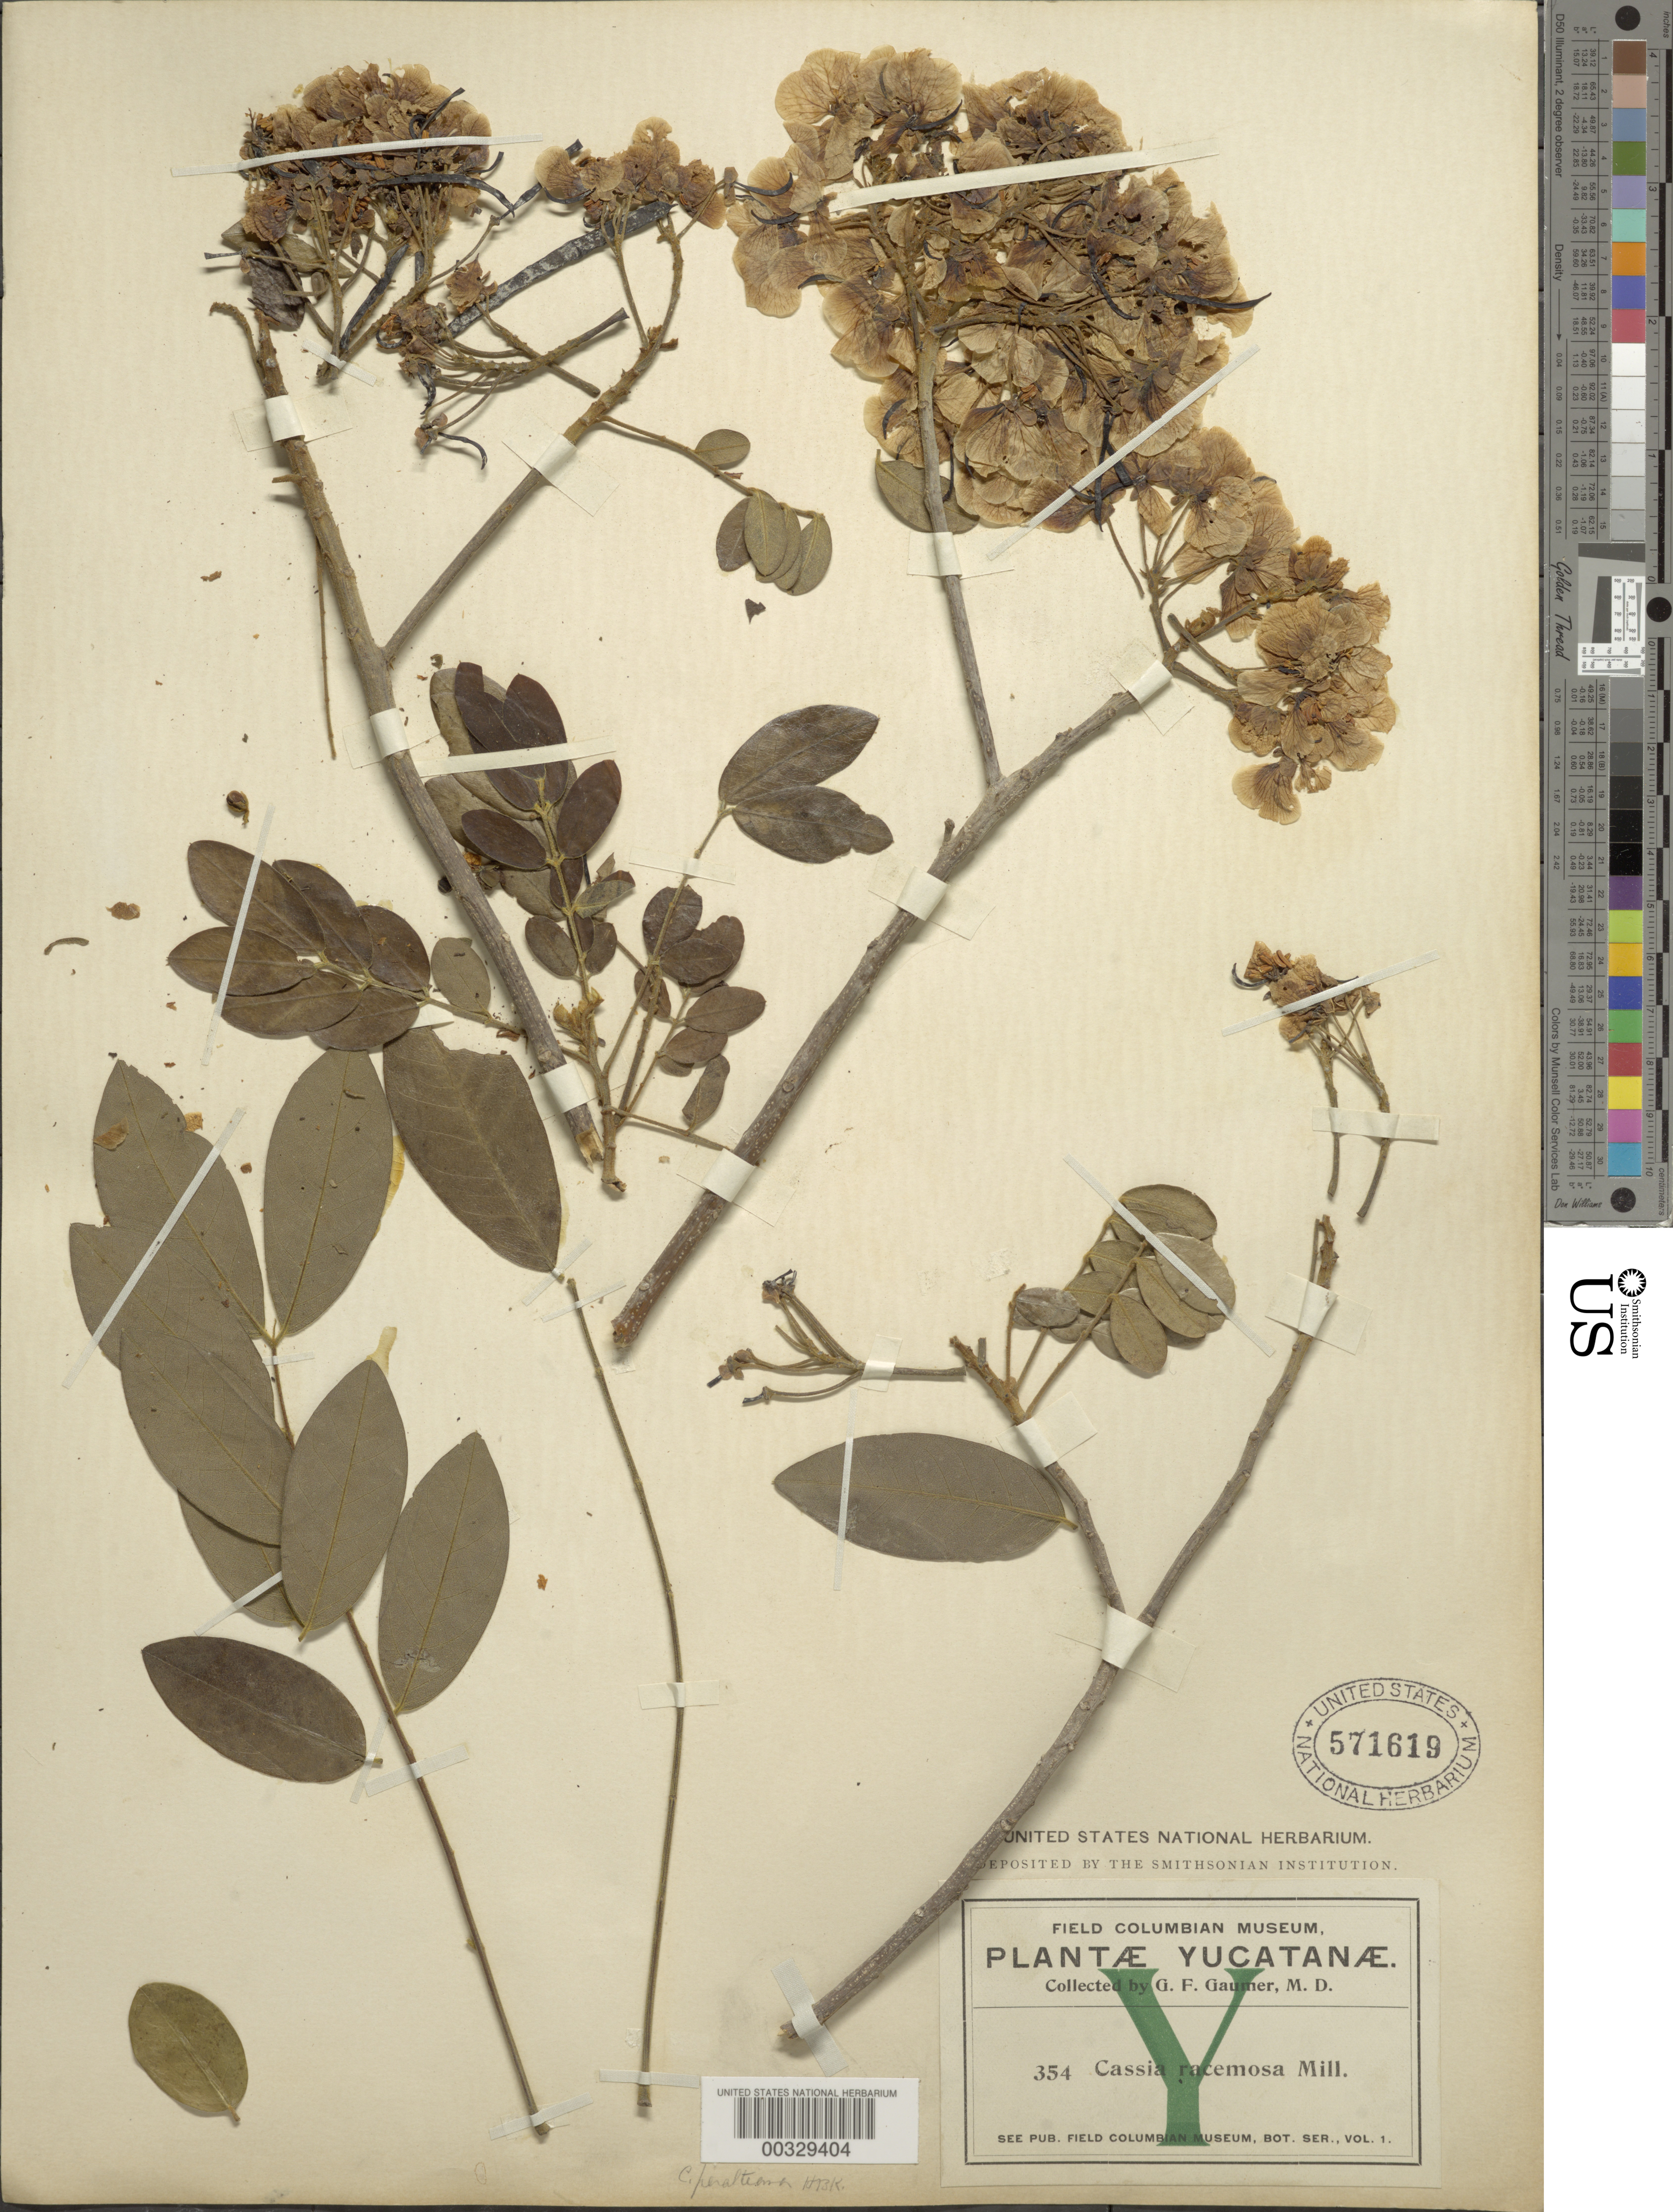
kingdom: Plantae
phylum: Tracheophyta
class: Magnoliopsida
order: Fabales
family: Fabaceae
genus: Senna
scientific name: Senna peralteana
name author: (Kunth) H.S. Irwin & Barneby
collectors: G. F. Gaumer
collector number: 354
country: Mexico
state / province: Yucatán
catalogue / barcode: US 571619